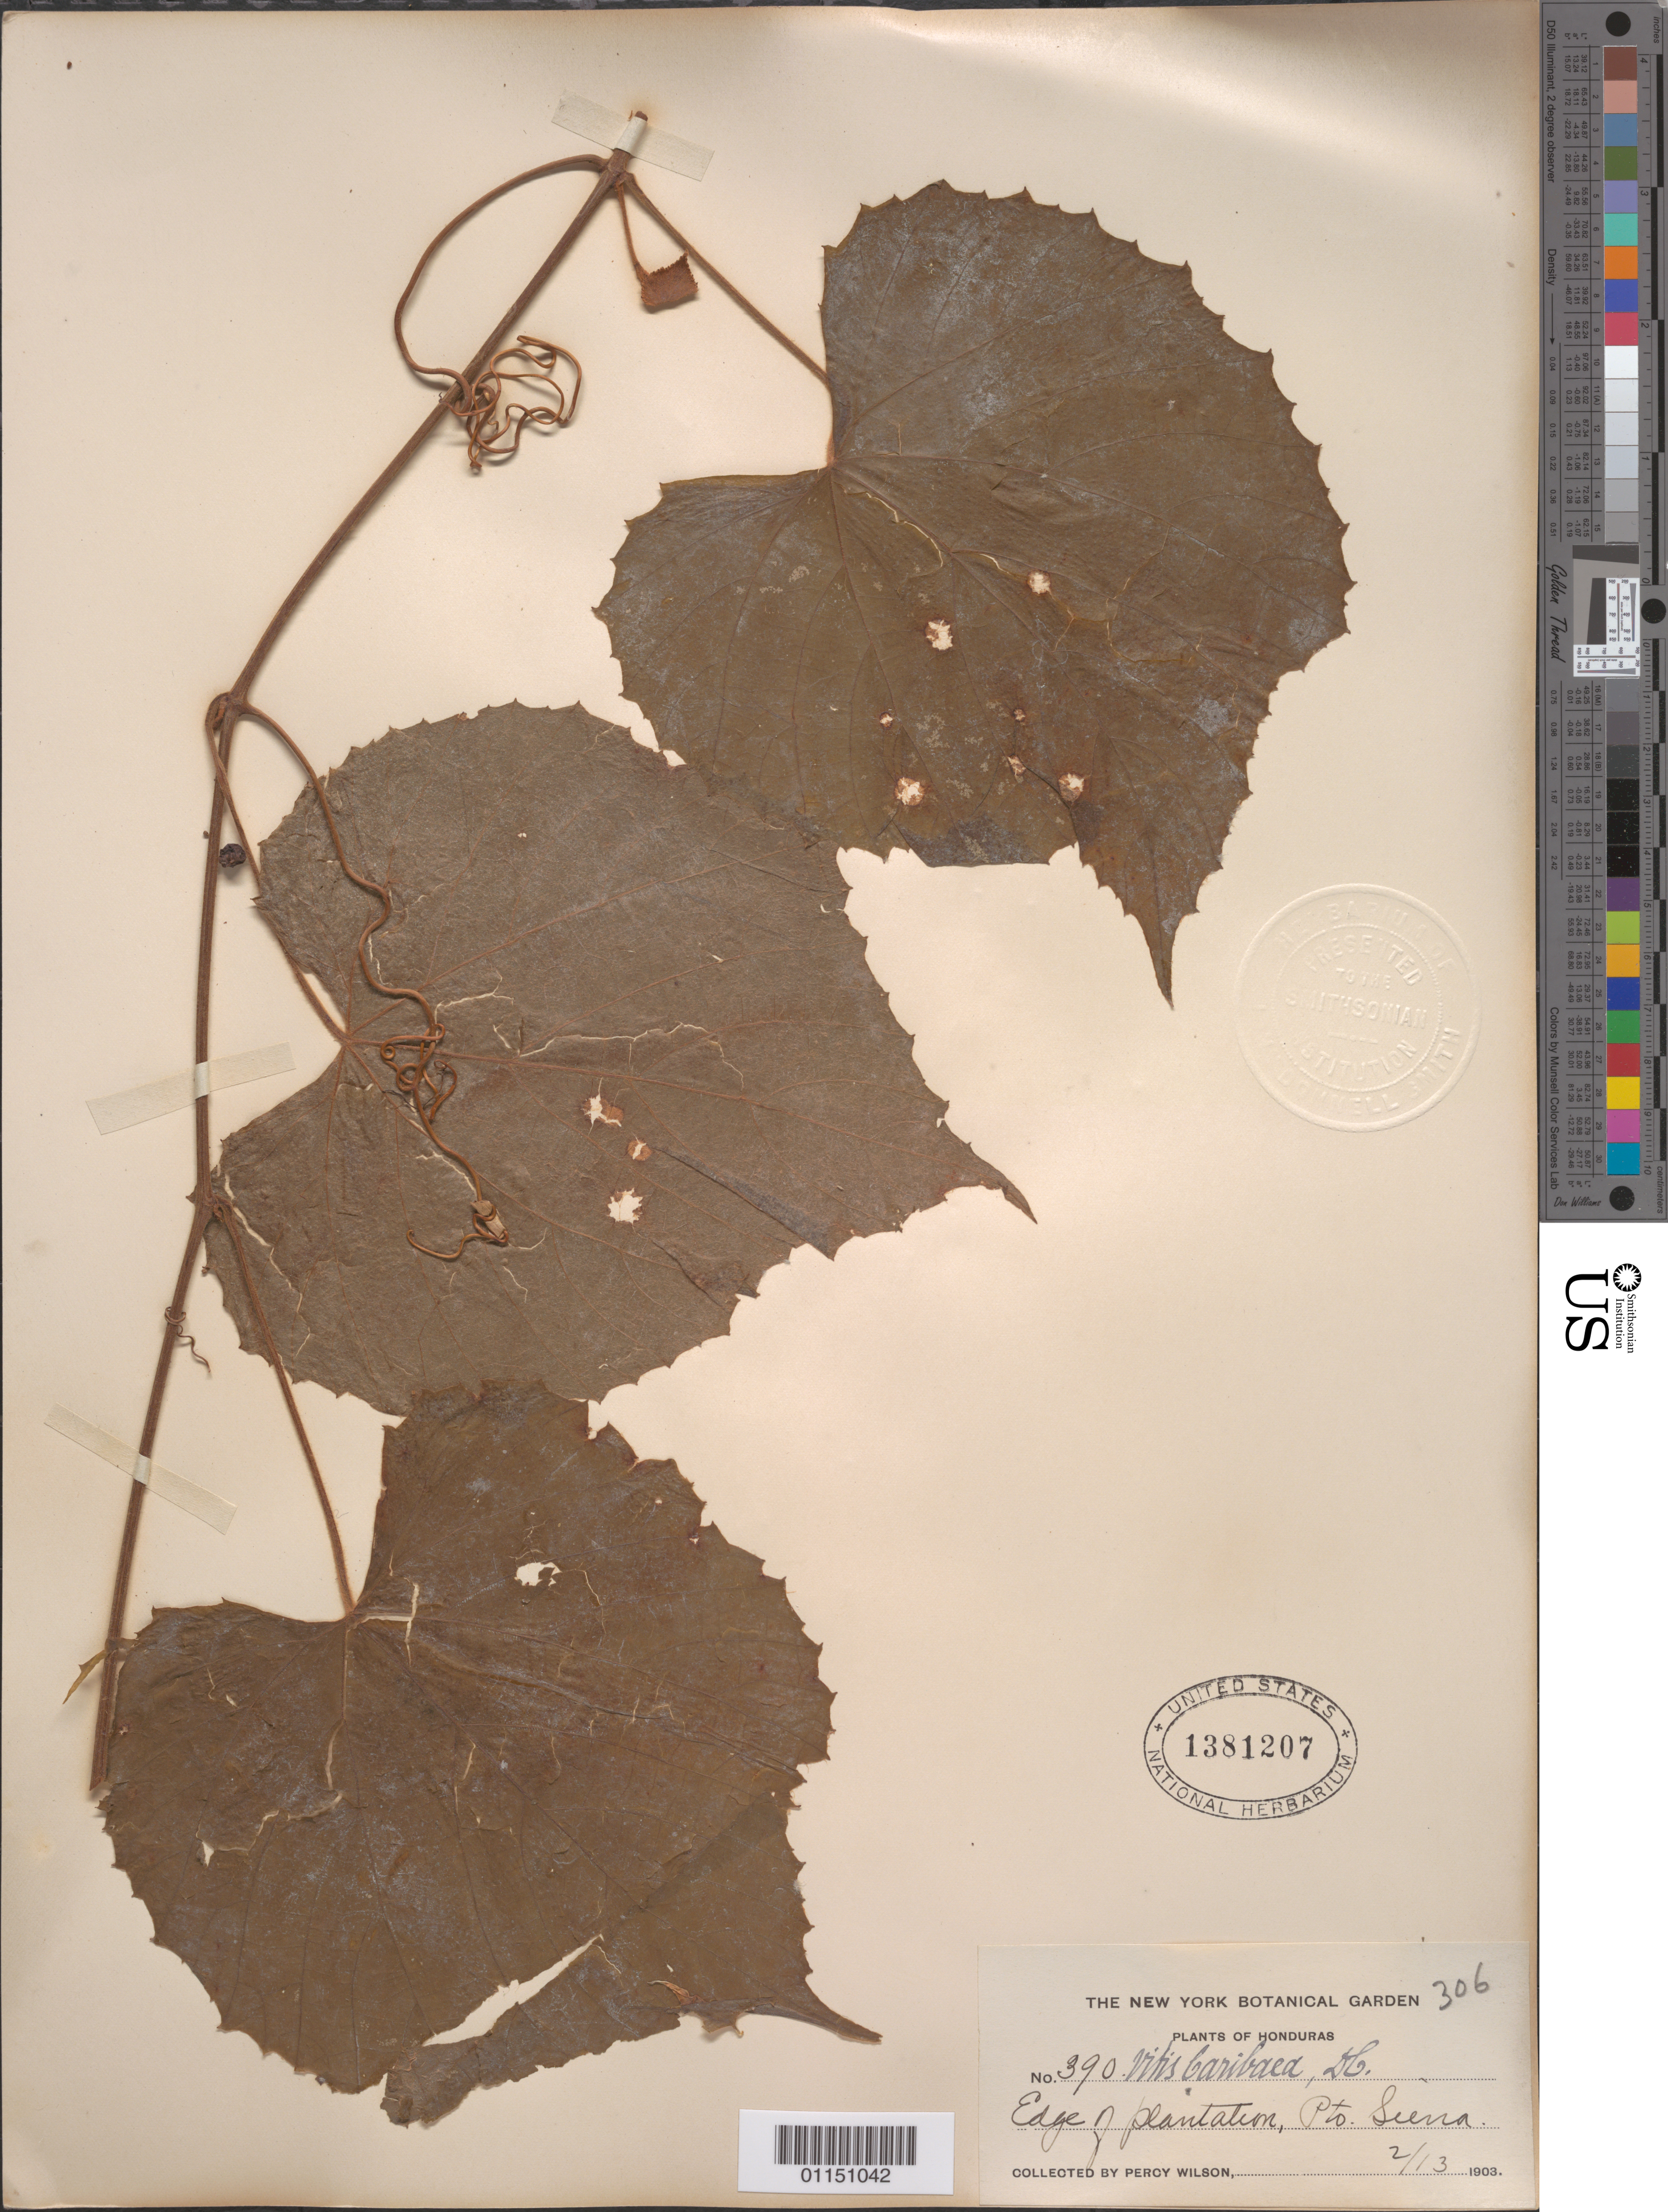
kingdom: Plantae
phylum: Tracheophyta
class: Magnoliopsida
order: Vitales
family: Vitaceae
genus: Vitis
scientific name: Vitis tiliaefolia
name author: Willd.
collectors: P. Wilson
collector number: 390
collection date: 1903-02-13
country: Honduras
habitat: Edge of plantation.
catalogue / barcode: US 1381207